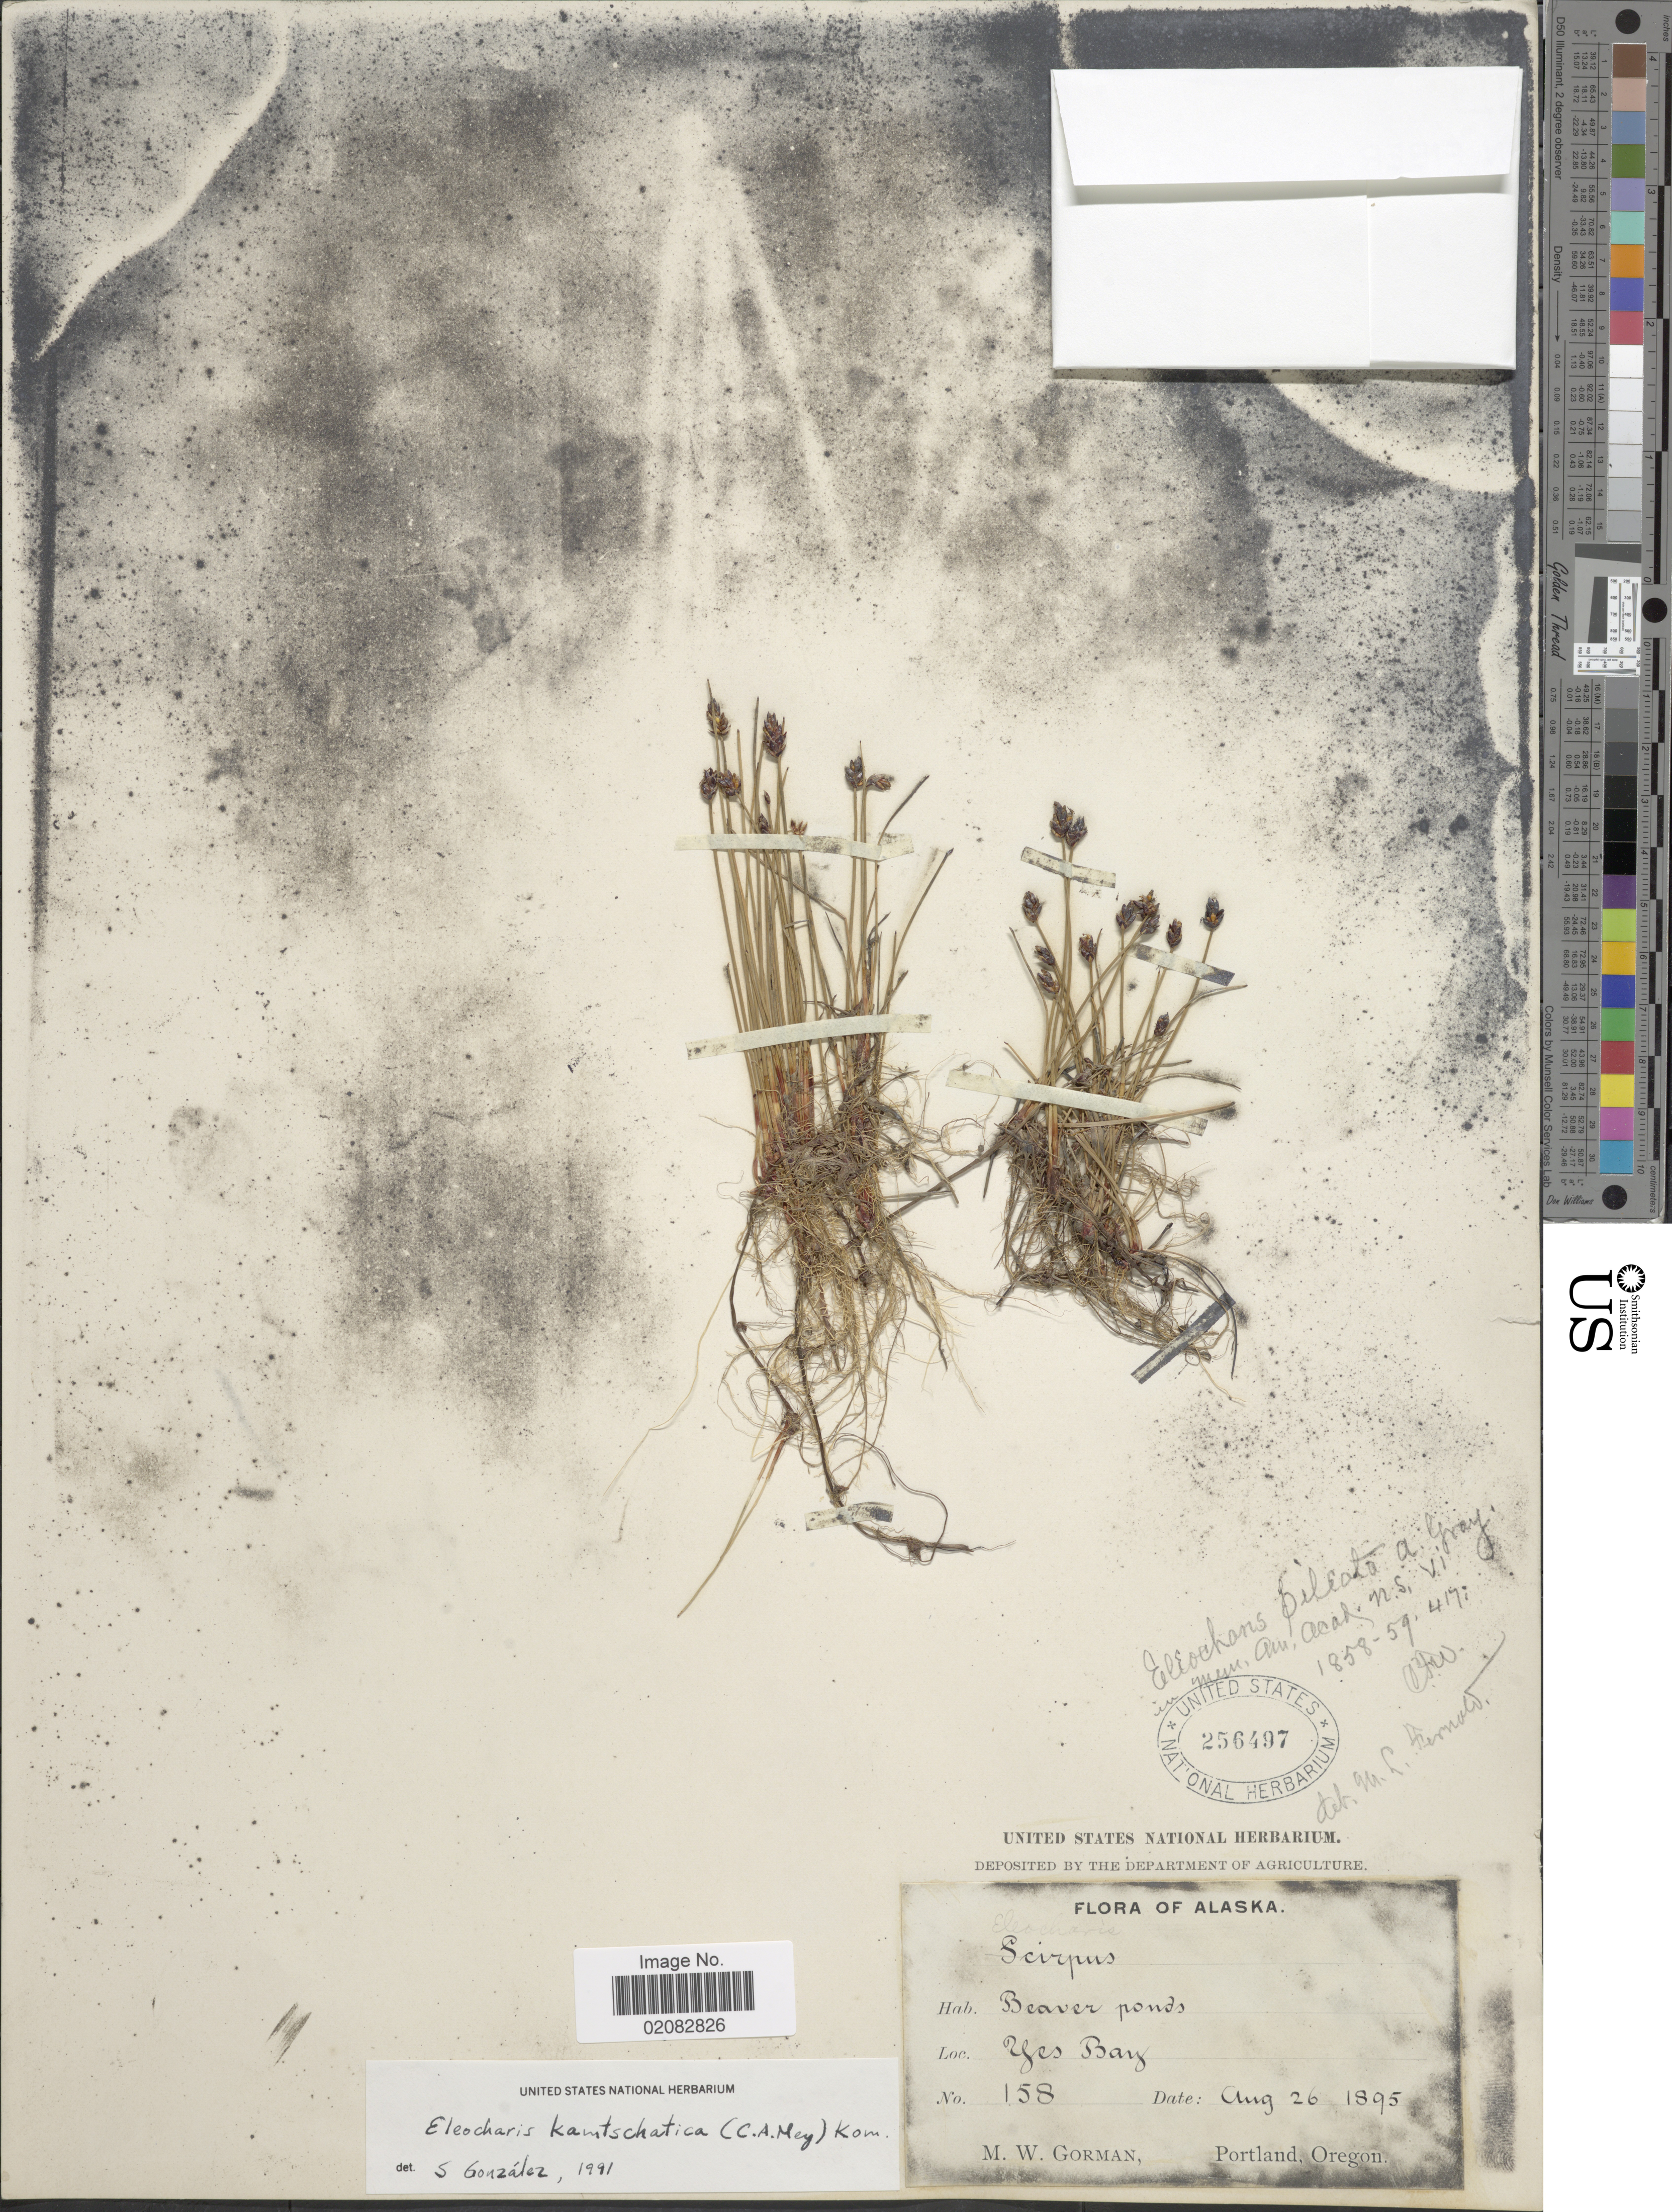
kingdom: Plantae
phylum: Tracheophyta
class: Liliopsida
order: Poales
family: Cyperaceae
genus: Eleocharis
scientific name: Eleocharis kamtschatica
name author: (C.A. Mey.) Kom.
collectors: M. W. Gorman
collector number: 158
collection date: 1895-08-26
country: United States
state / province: Alaska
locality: Beaver Ponds, Yes Bay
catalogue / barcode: US 256497